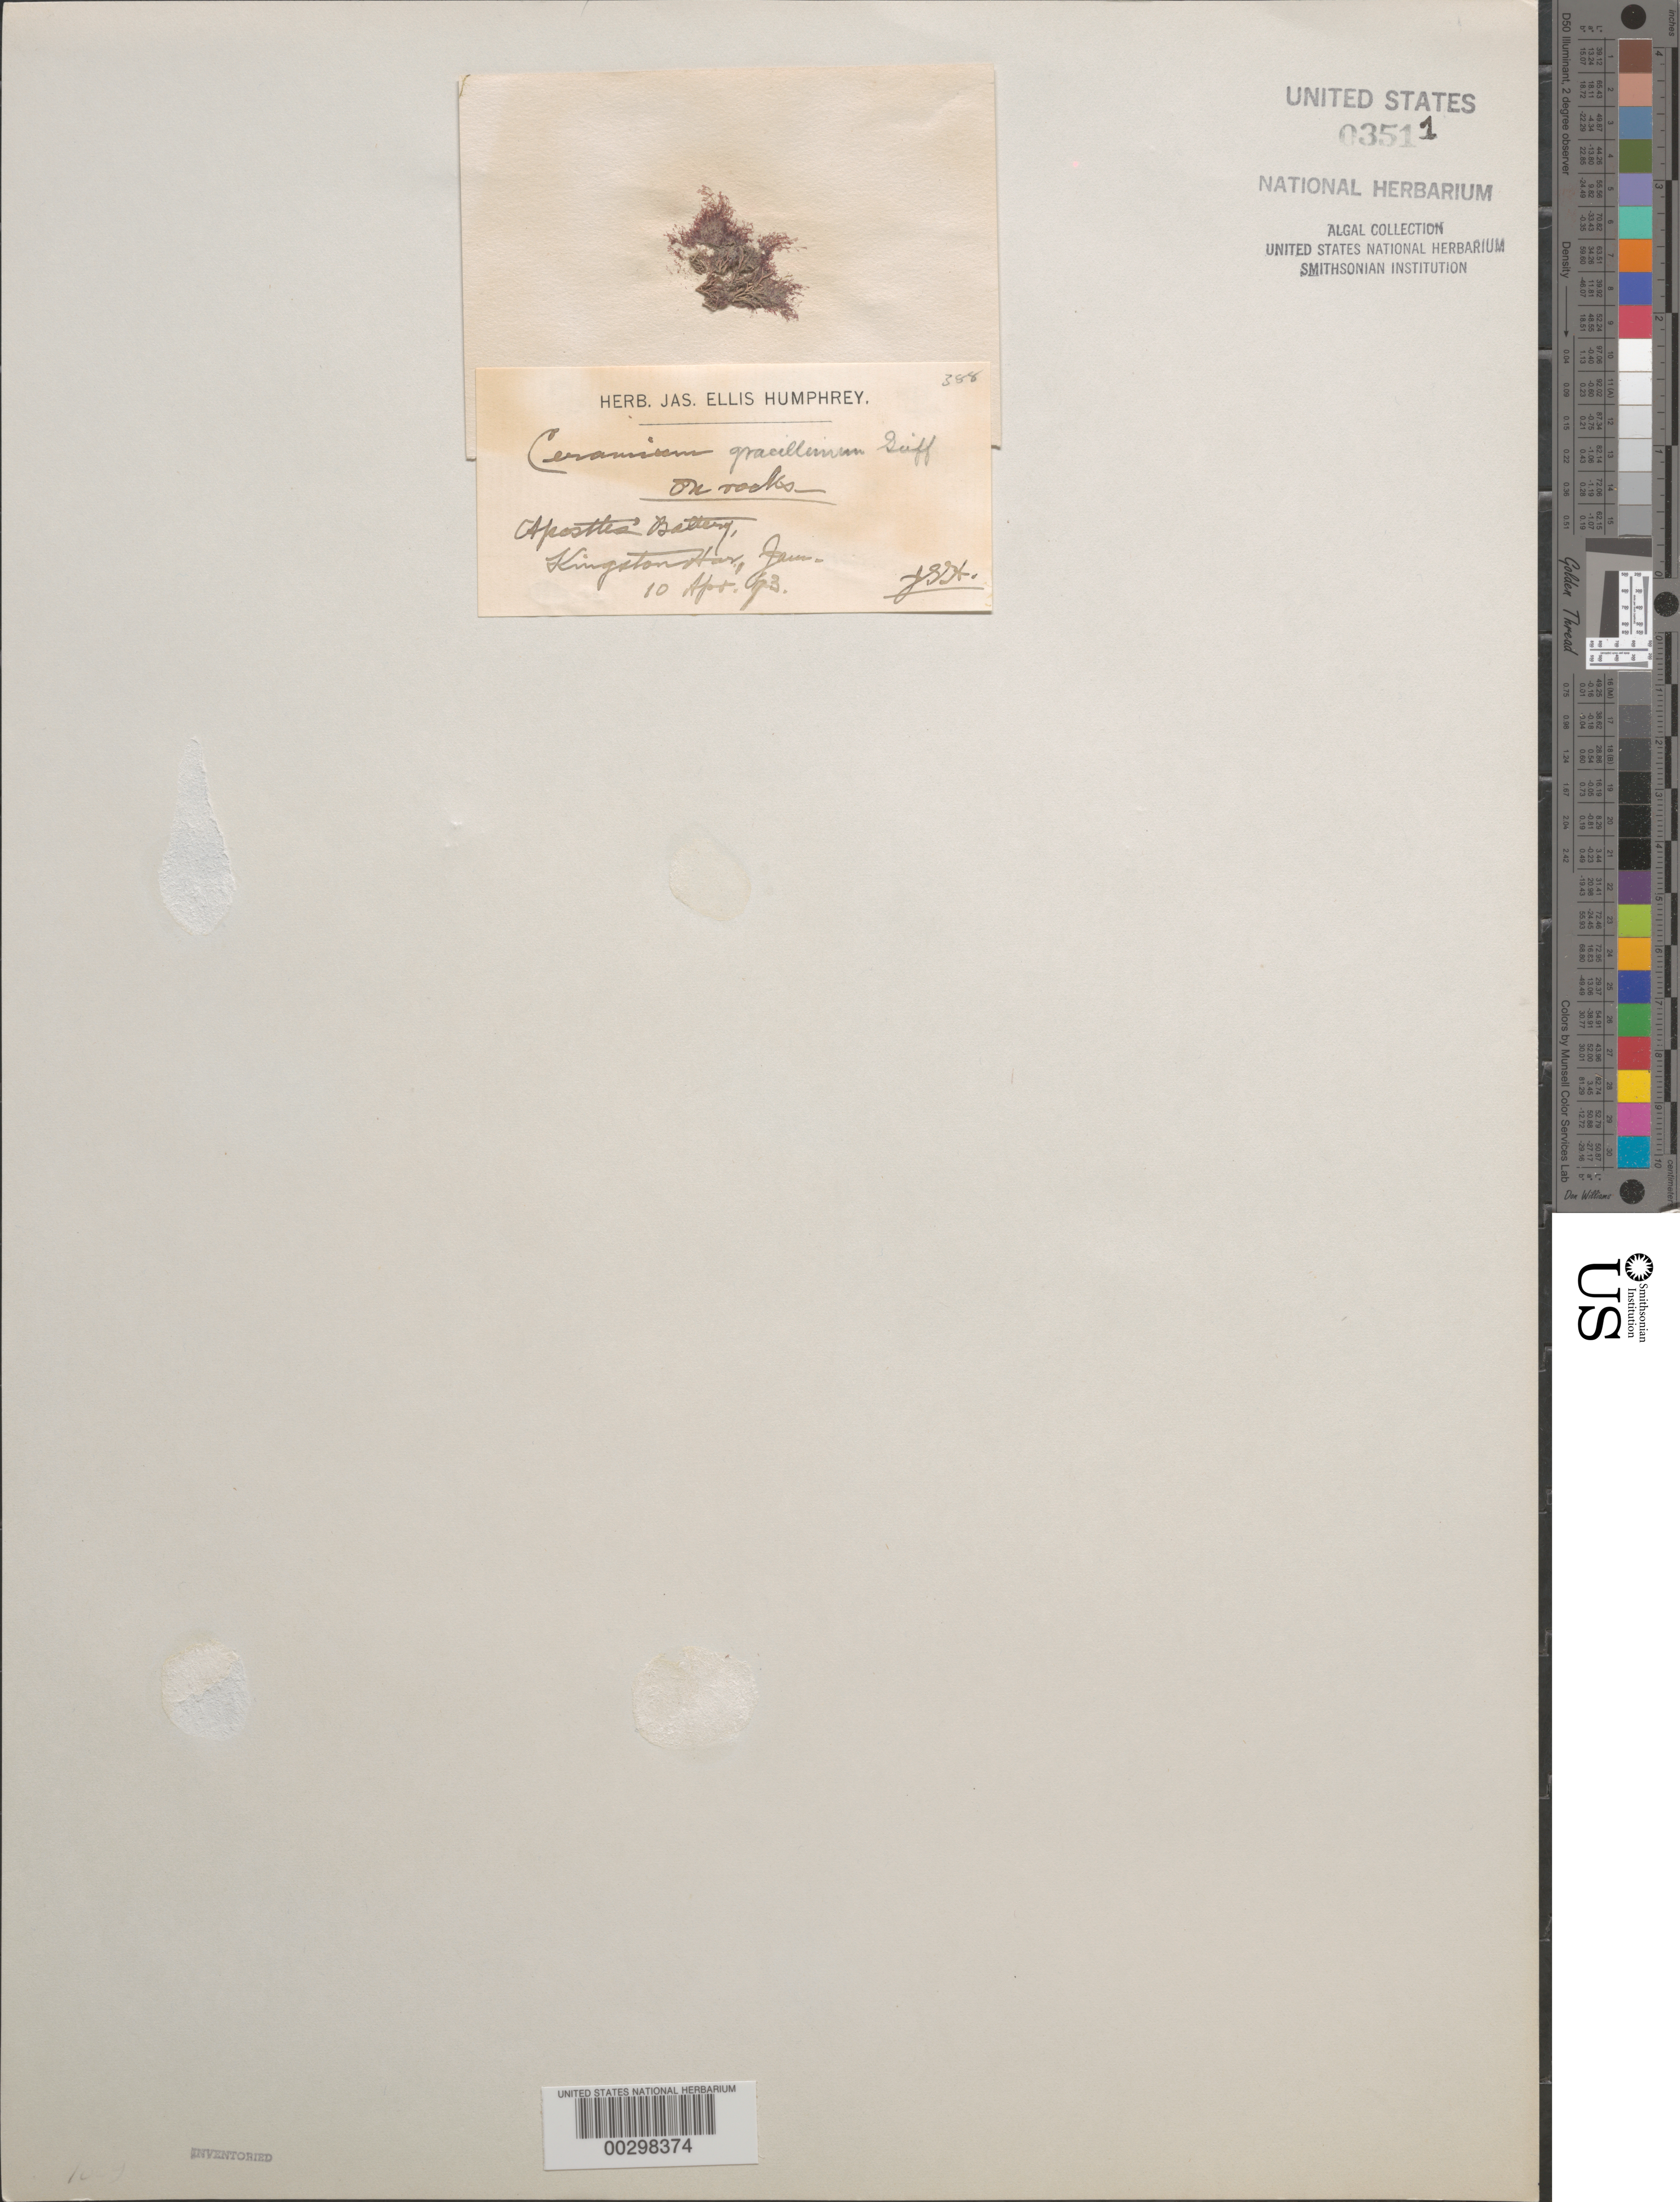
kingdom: Plantae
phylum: Rhodophyta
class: Florideophyceae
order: Ceramiales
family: Ceramiaceae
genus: Ceramium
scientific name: Ceramium gracilliferum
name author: Griffiths & Harvey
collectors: J. Humphrey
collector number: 388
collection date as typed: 10 Apr 1893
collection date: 1893-04-10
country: Jamaica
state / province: Kingston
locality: Apostles' battery, kingston harbor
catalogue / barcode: US 3511